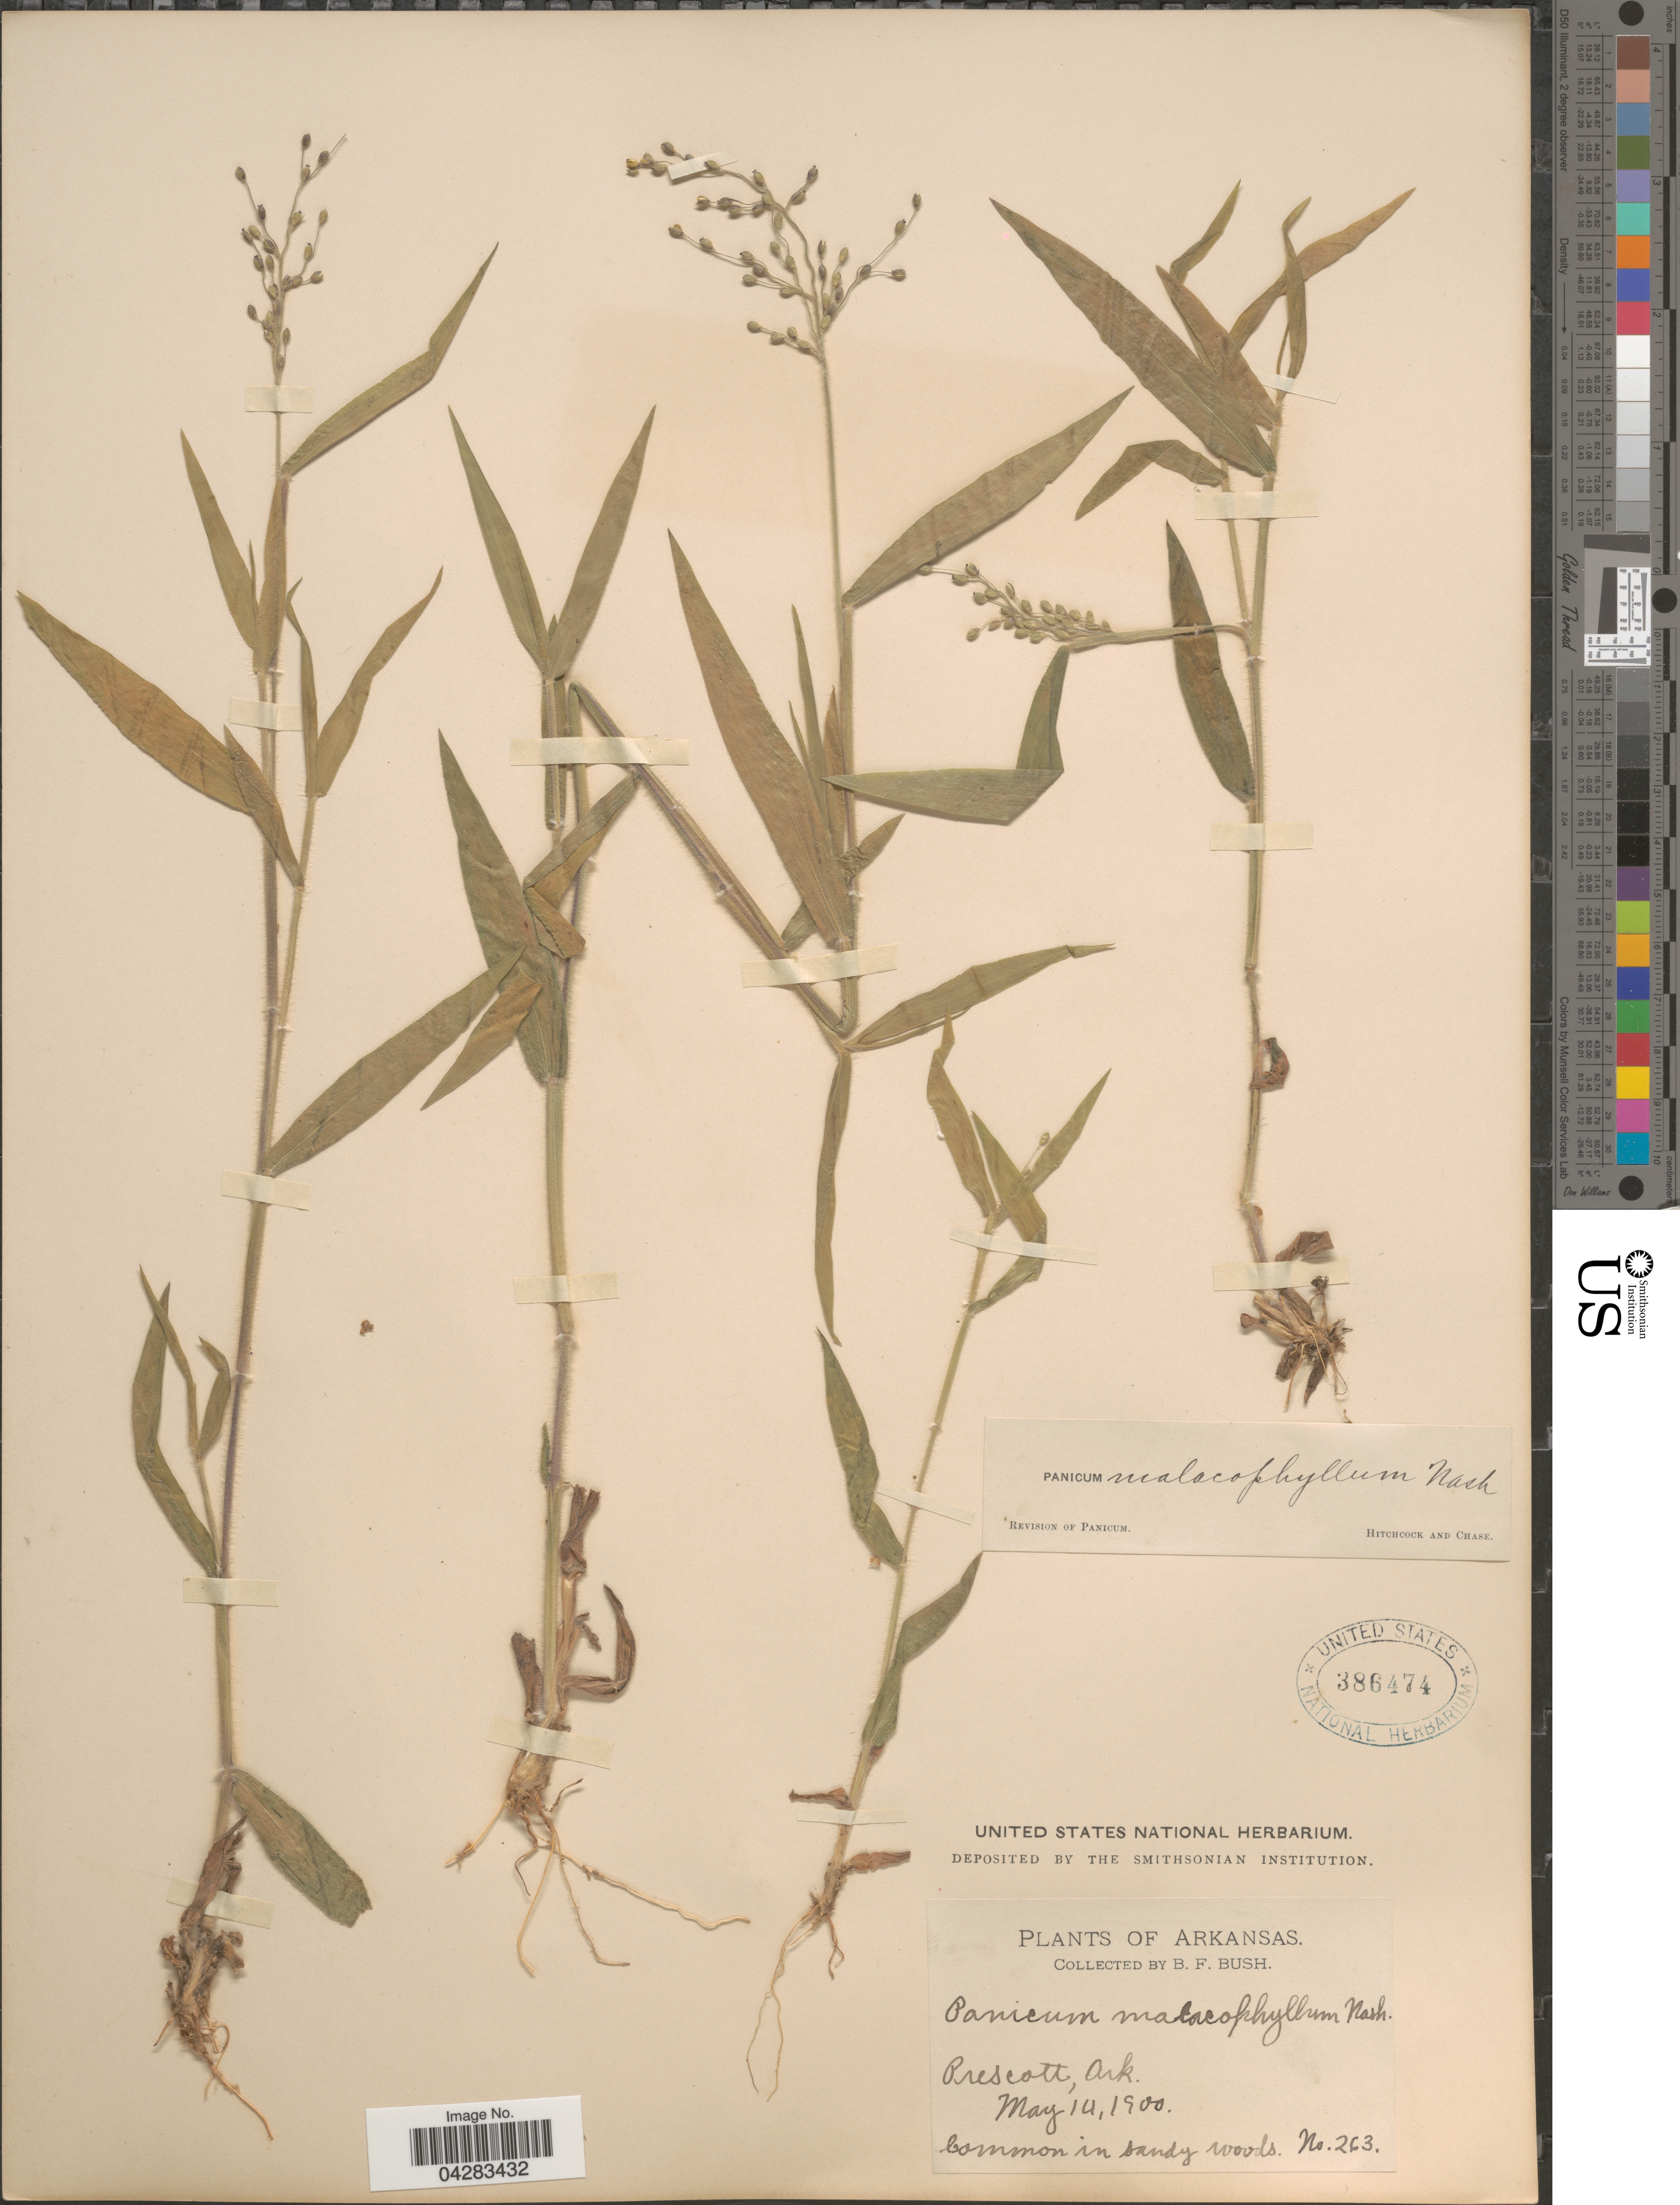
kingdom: Plantae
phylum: Tracheophyta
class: Liliopsida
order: Poales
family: Poaceae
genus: Dichanthelium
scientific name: Dichanthelium malacophyllum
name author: (Nash) Gould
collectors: B. F. Bush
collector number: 263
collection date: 1900-05-14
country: United States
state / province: Arkansas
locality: Prescott.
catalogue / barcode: US 386474